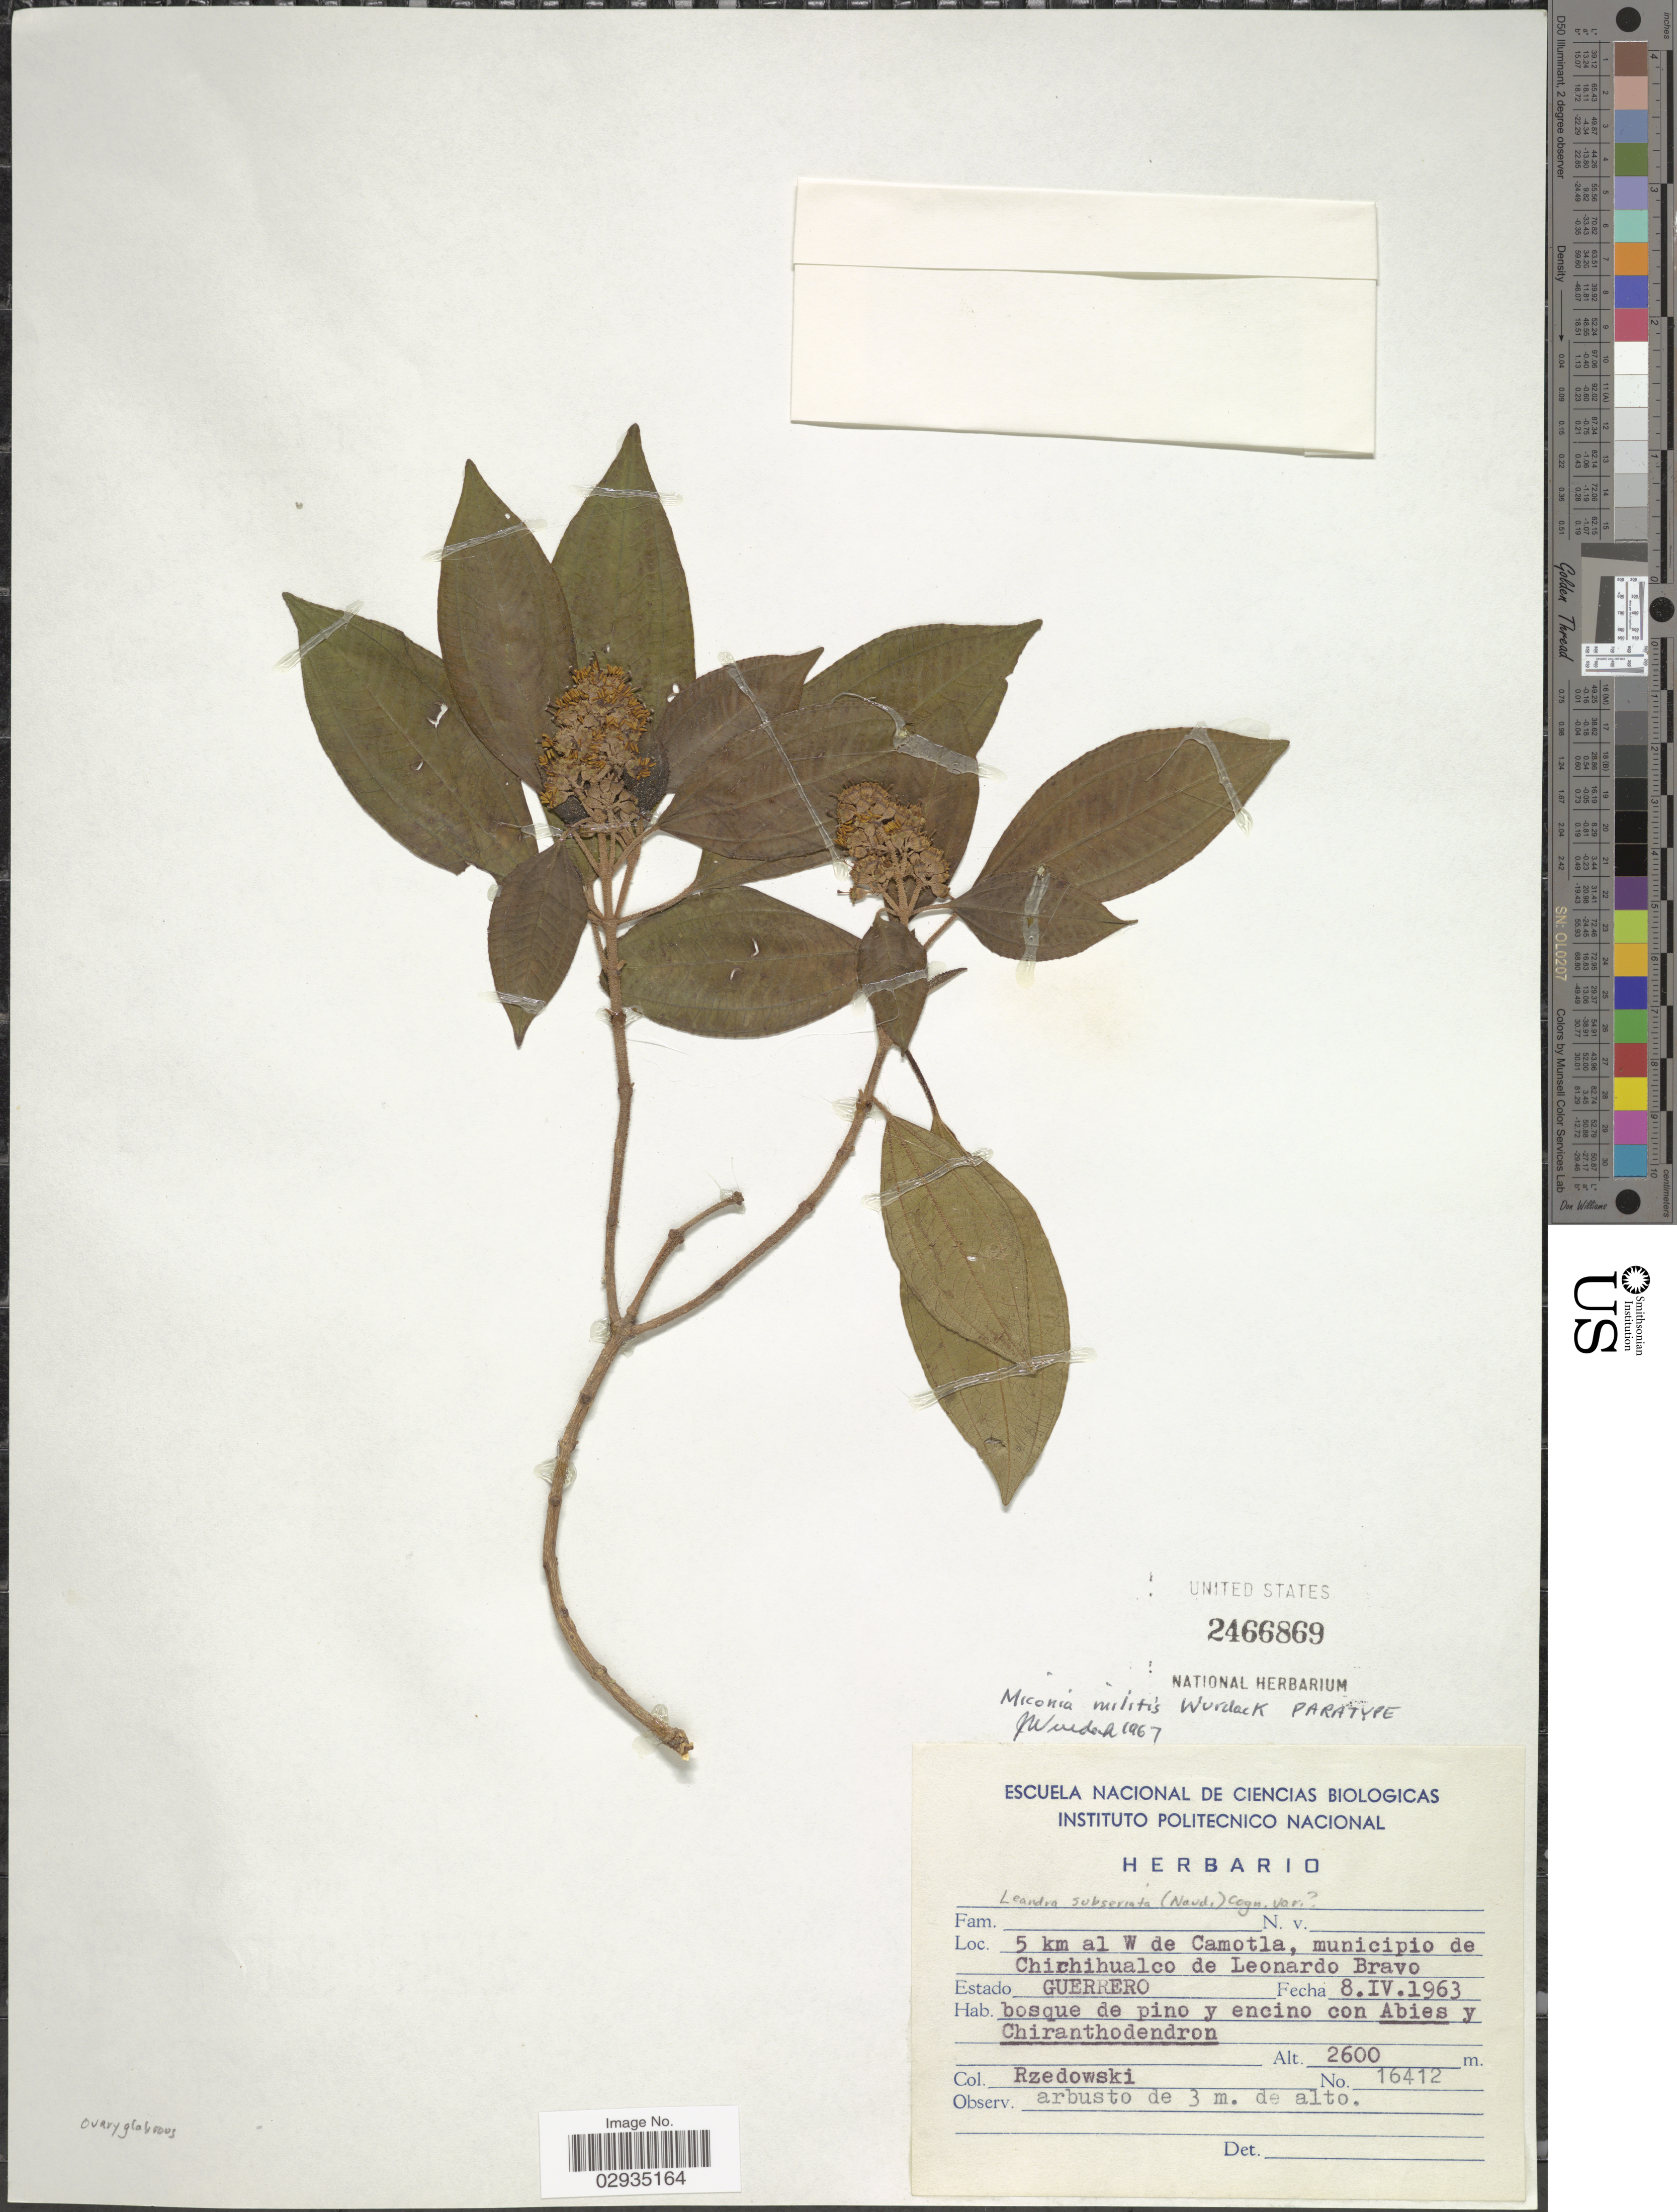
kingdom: Plantae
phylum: Tracheophyta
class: Magnoliopsida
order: Myrtales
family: Melastomataceae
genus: Miconia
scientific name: Miconia militis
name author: Wurdack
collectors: Rzedowski, --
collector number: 16412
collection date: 1963-04-08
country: Mexico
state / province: Guerrero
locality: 5 km al W de Camotla, municipio de Chichihualco de Leonardo Bravo.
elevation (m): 2600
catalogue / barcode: US 2466869